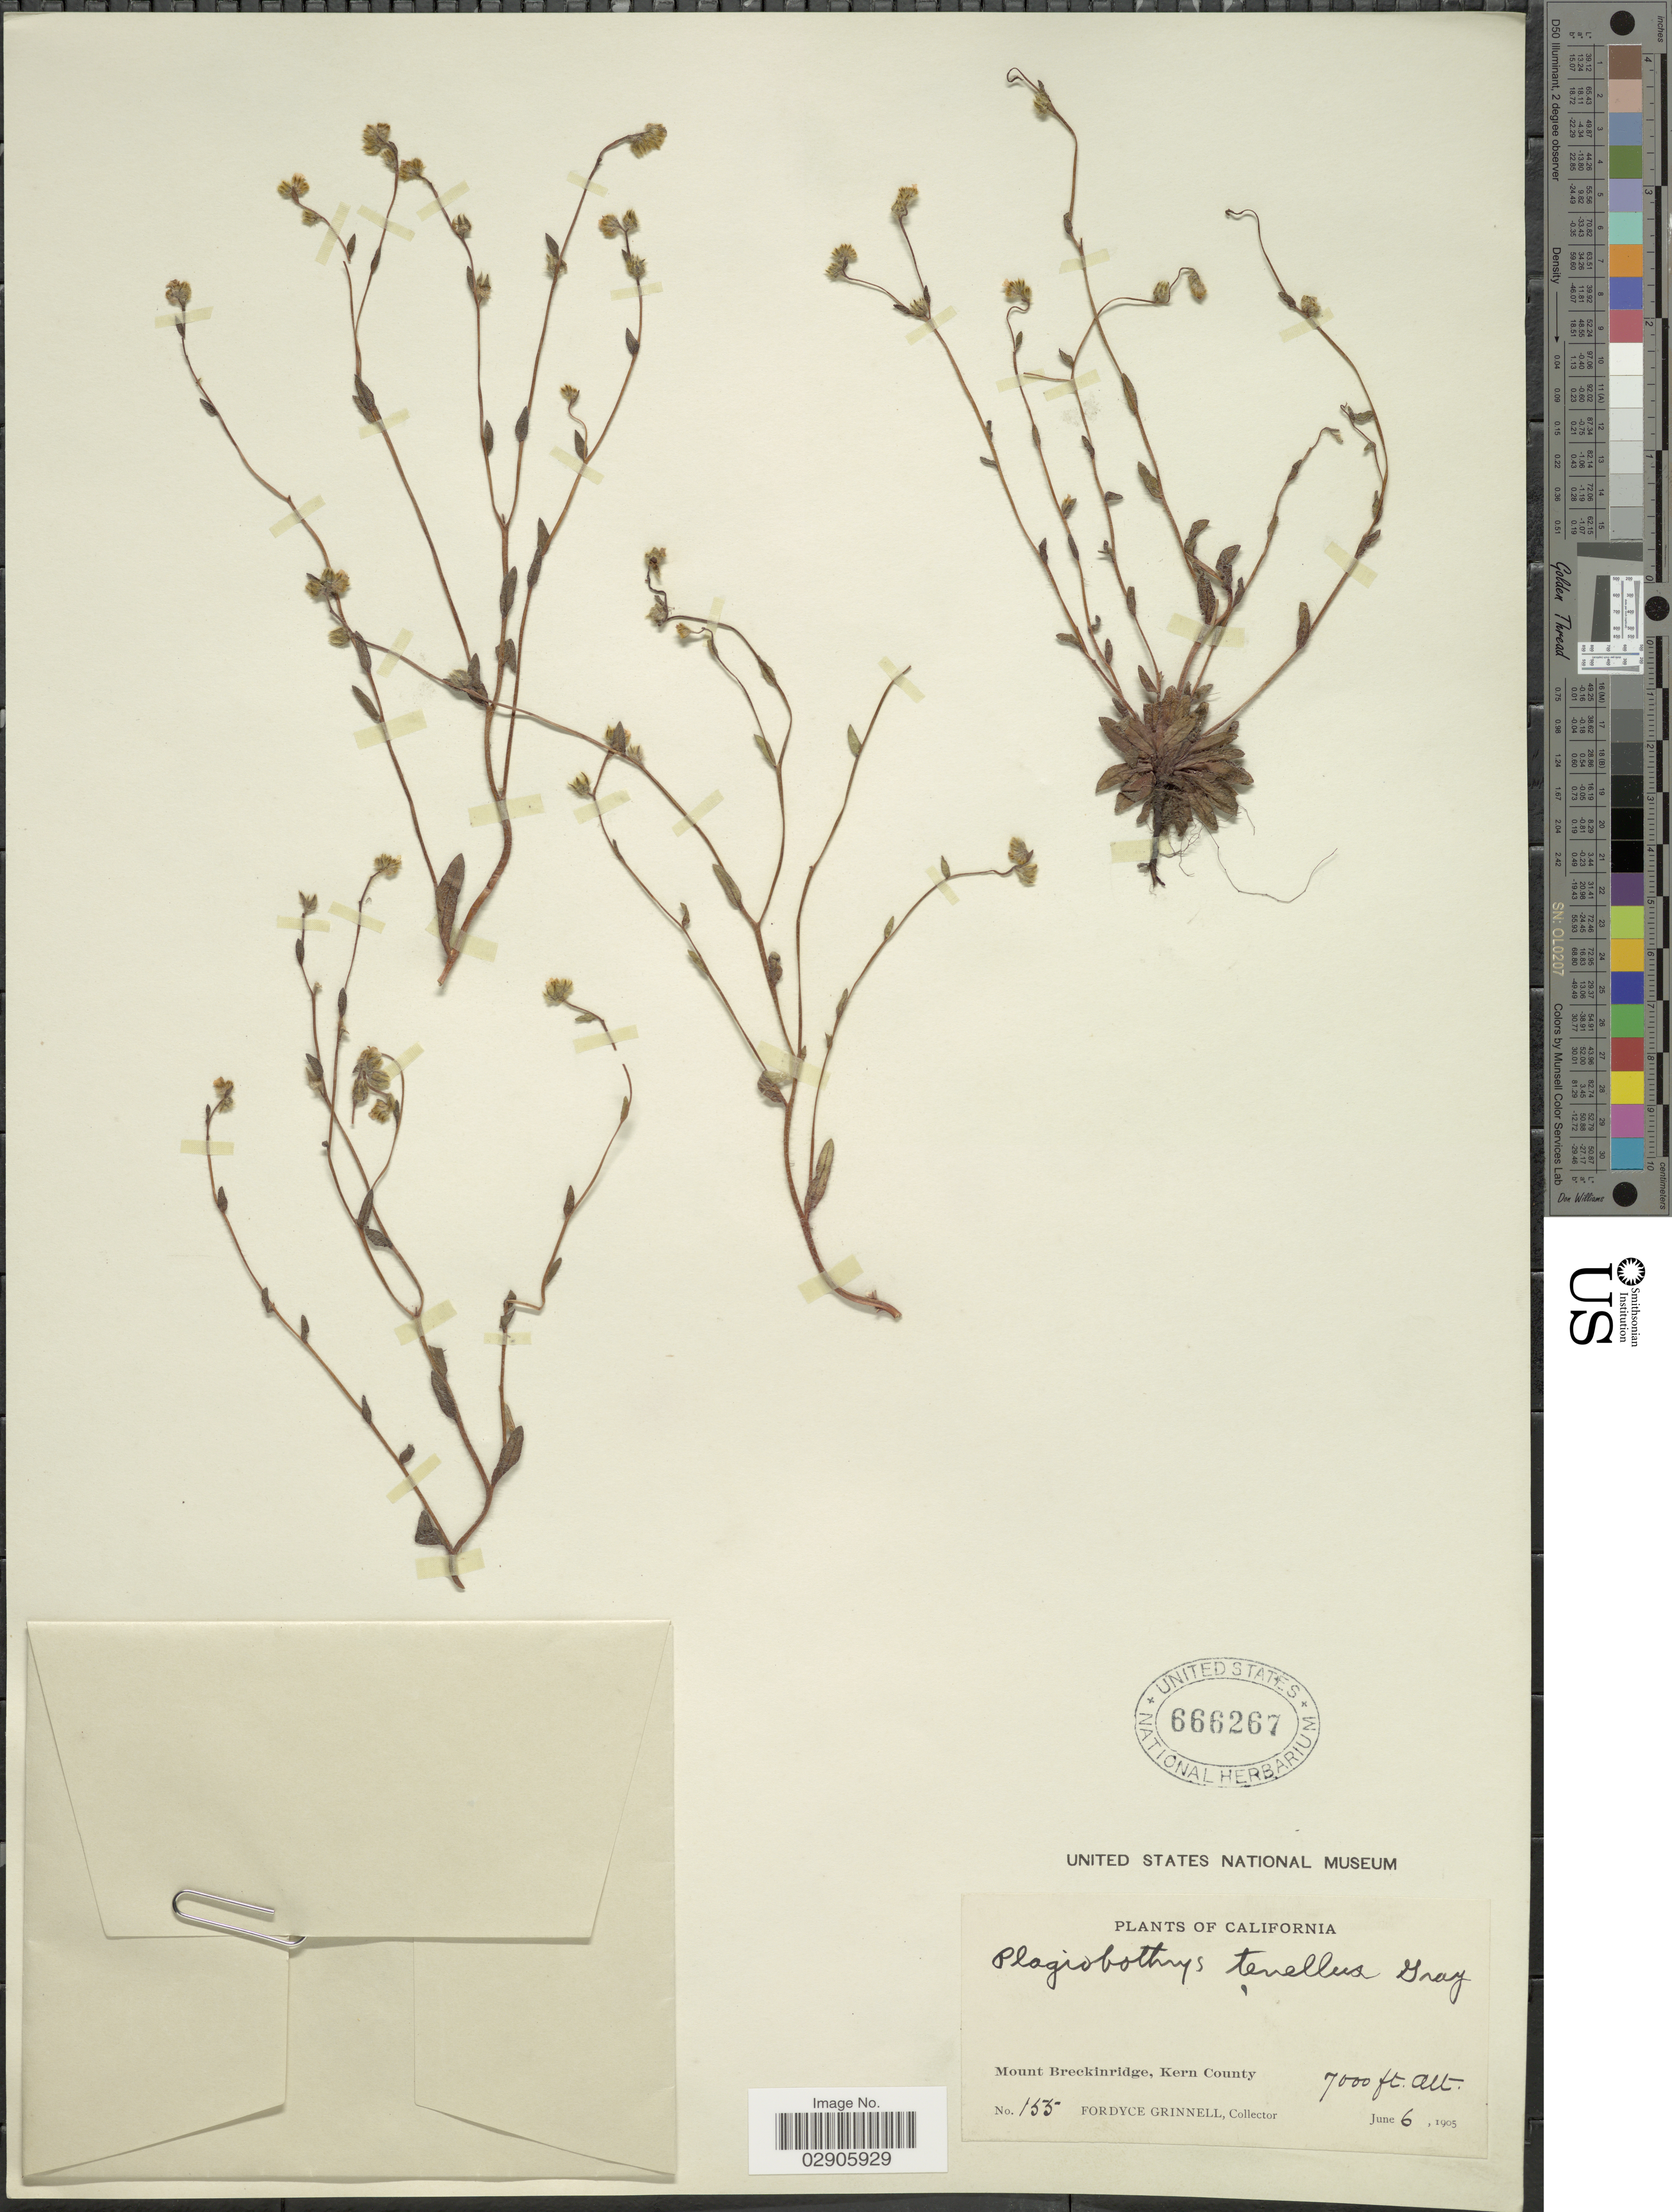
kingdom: Plantae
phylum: Tracheophyta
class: Magnoliopsida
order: Boraginales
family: Boraginaceae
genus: Plagiobothrys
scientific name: Plagiobothrys tenellus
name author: (Nutt.) A. Gray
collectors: F. Grinnell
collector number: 155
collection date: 1905-06-06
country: United States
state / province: California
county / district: Kern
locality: Mount Breckinridge, Kern County.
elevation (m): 2134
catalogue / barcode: US 666267